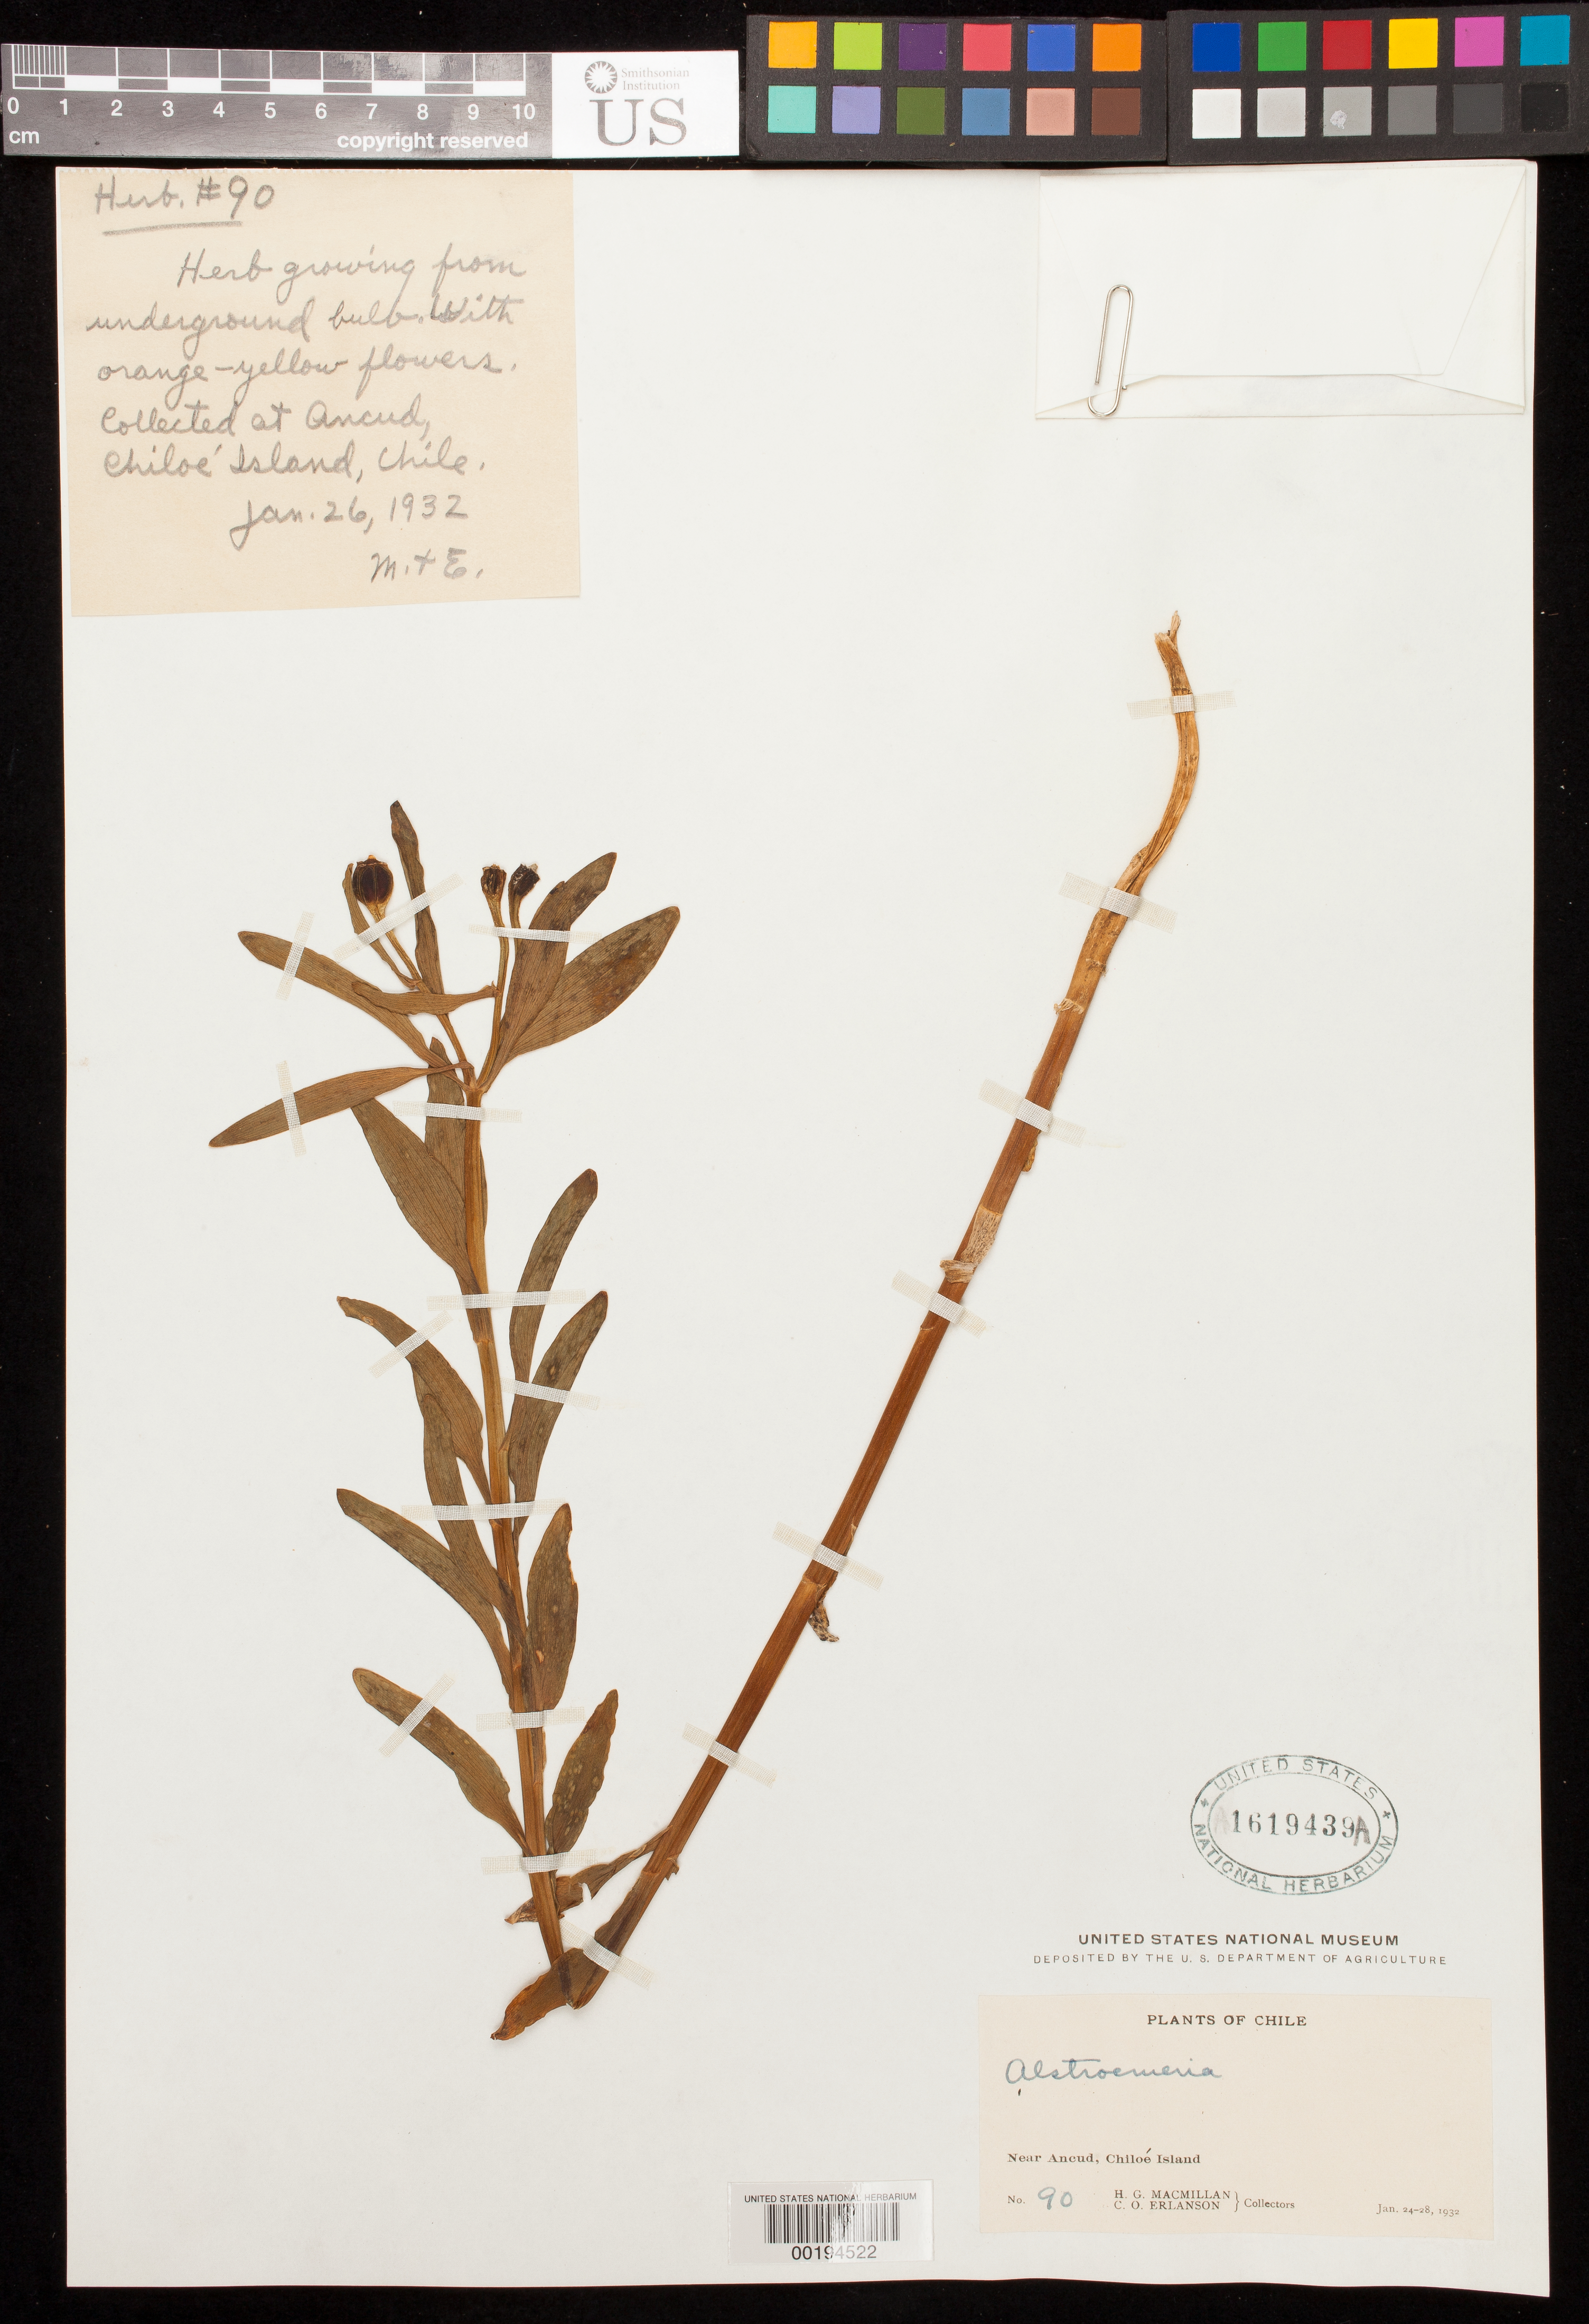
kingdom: Plantae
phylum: Tracheophyta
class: Liliopsida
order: Liliales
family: Alstroemeriaceae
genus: Alstroemeria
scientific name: Alstroemeria sp.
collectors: H. MacMillan & C. O. Erlanson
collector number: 90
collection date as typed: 24 Jan 1932 to 28 Jan 1932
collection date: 1932-01-24/1932-01-28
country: Chile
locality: Near ancud, chiloe island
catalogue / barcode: US 1619439A